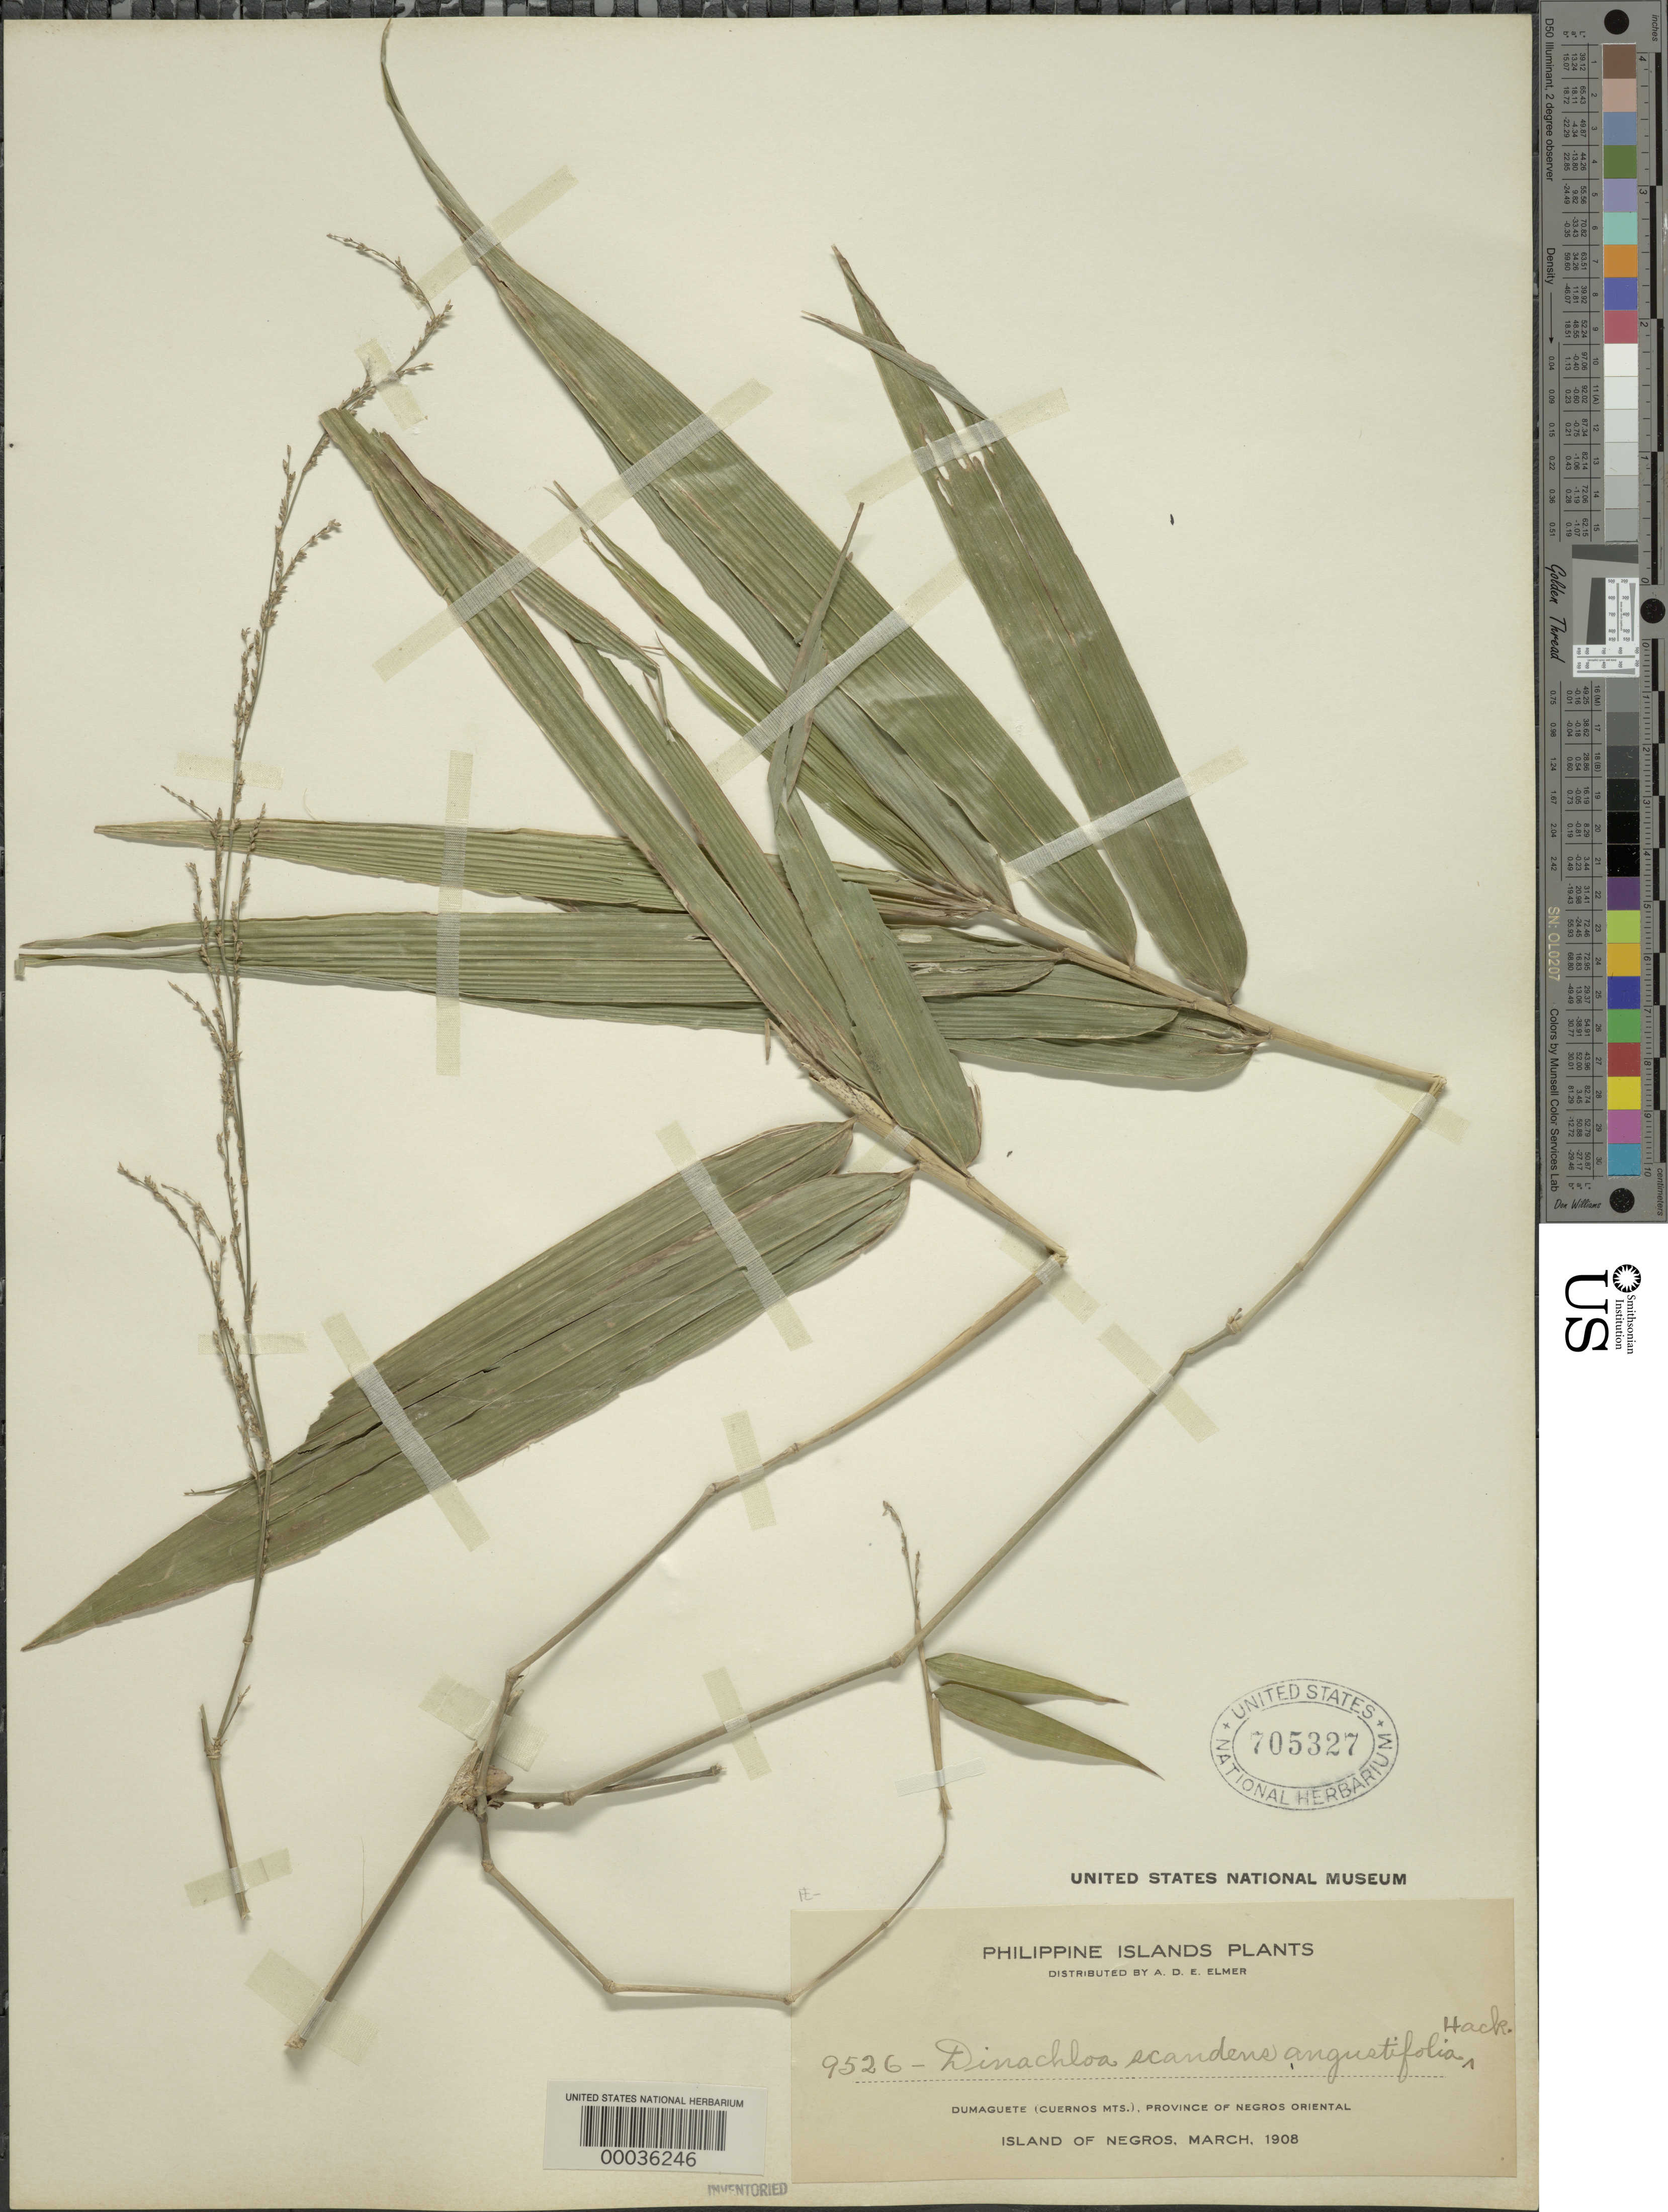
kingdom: Plantae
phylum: Tracheophyta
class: Liliopsida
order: Poales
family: Poaceae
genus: Dinochloa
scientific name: Dinochloa scandens var. angustifolia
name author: Hack. ex Merr.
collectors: A. D. E. Elmer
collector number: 9526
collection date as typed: Mar 1908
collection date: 1908-03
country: Philippines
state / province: Central Visayas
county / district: Negros Oriental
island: Negros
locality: Dumaguete (cuernos mts.)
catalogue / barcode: US 705327